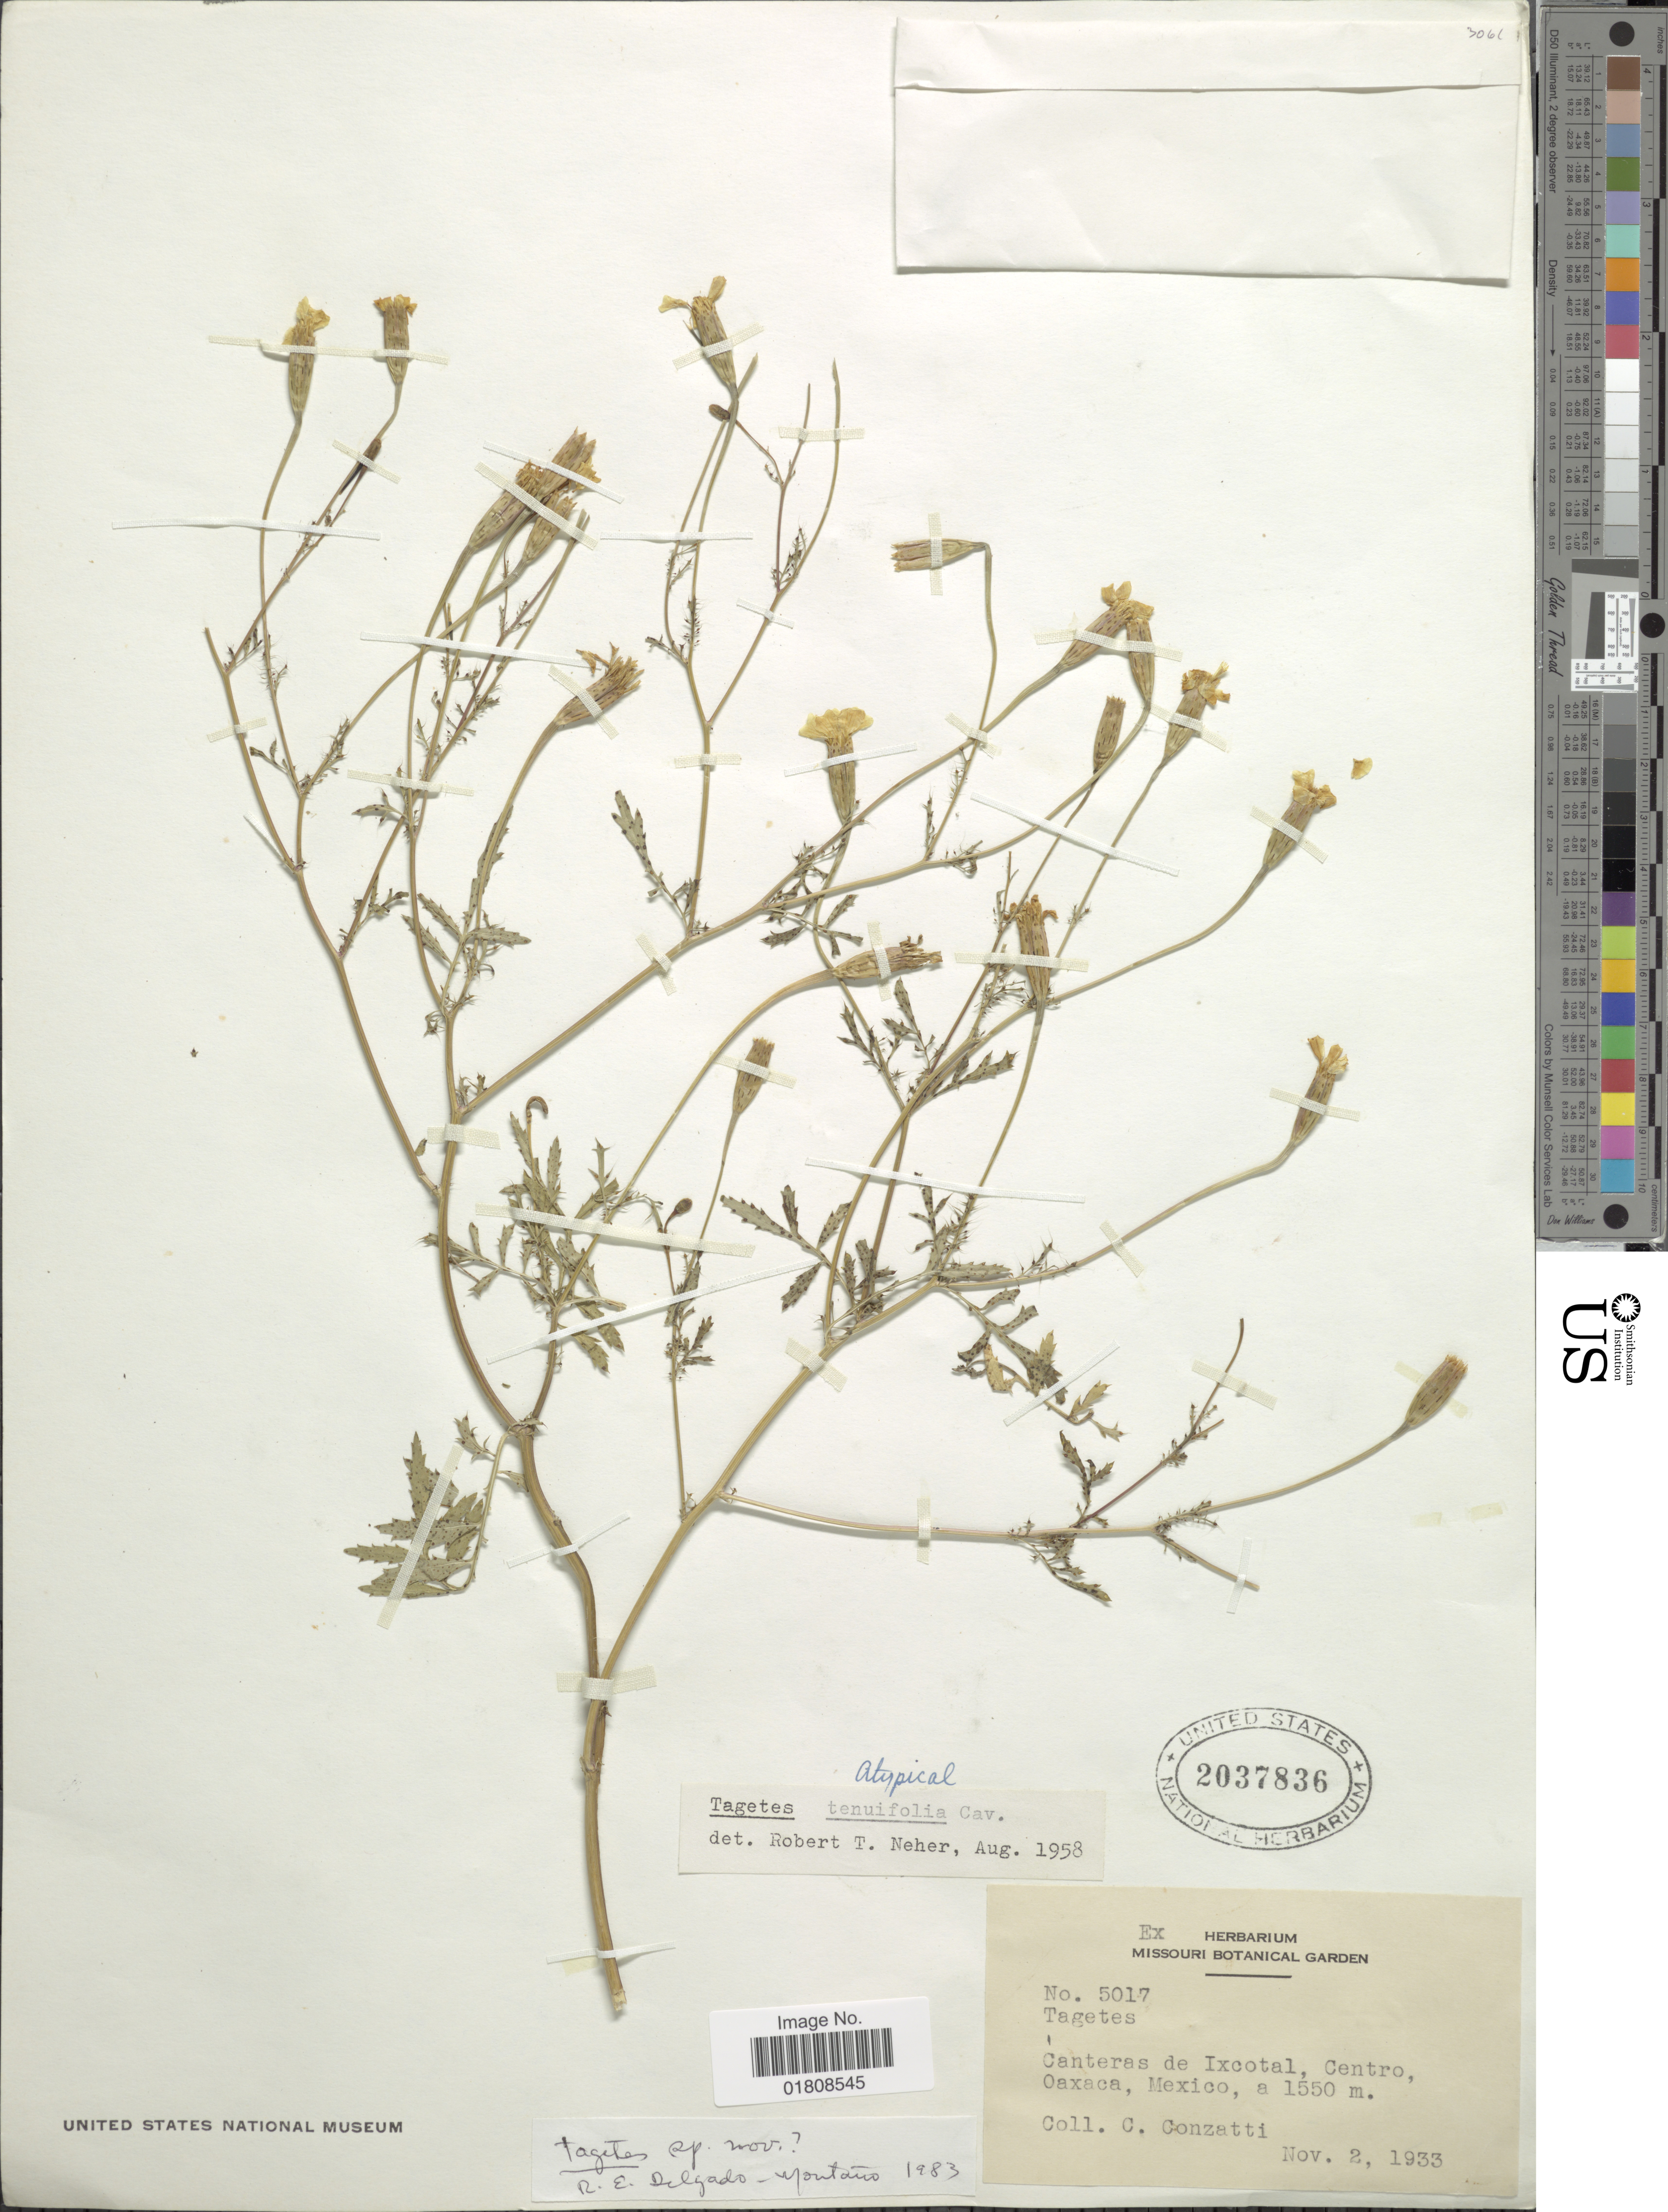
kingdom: Plantae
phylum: Tracheophyta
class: Magnoliopsida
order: Asterales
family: Asteraceae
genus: Tagetes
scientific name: Tagetes sp.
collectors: C. Conzatti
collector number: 5017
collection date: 1933-11-02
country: Mexico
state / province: Oaxaca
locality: Canteras de Ixcotal, Centro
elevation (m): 1550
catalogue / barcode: US 2037836